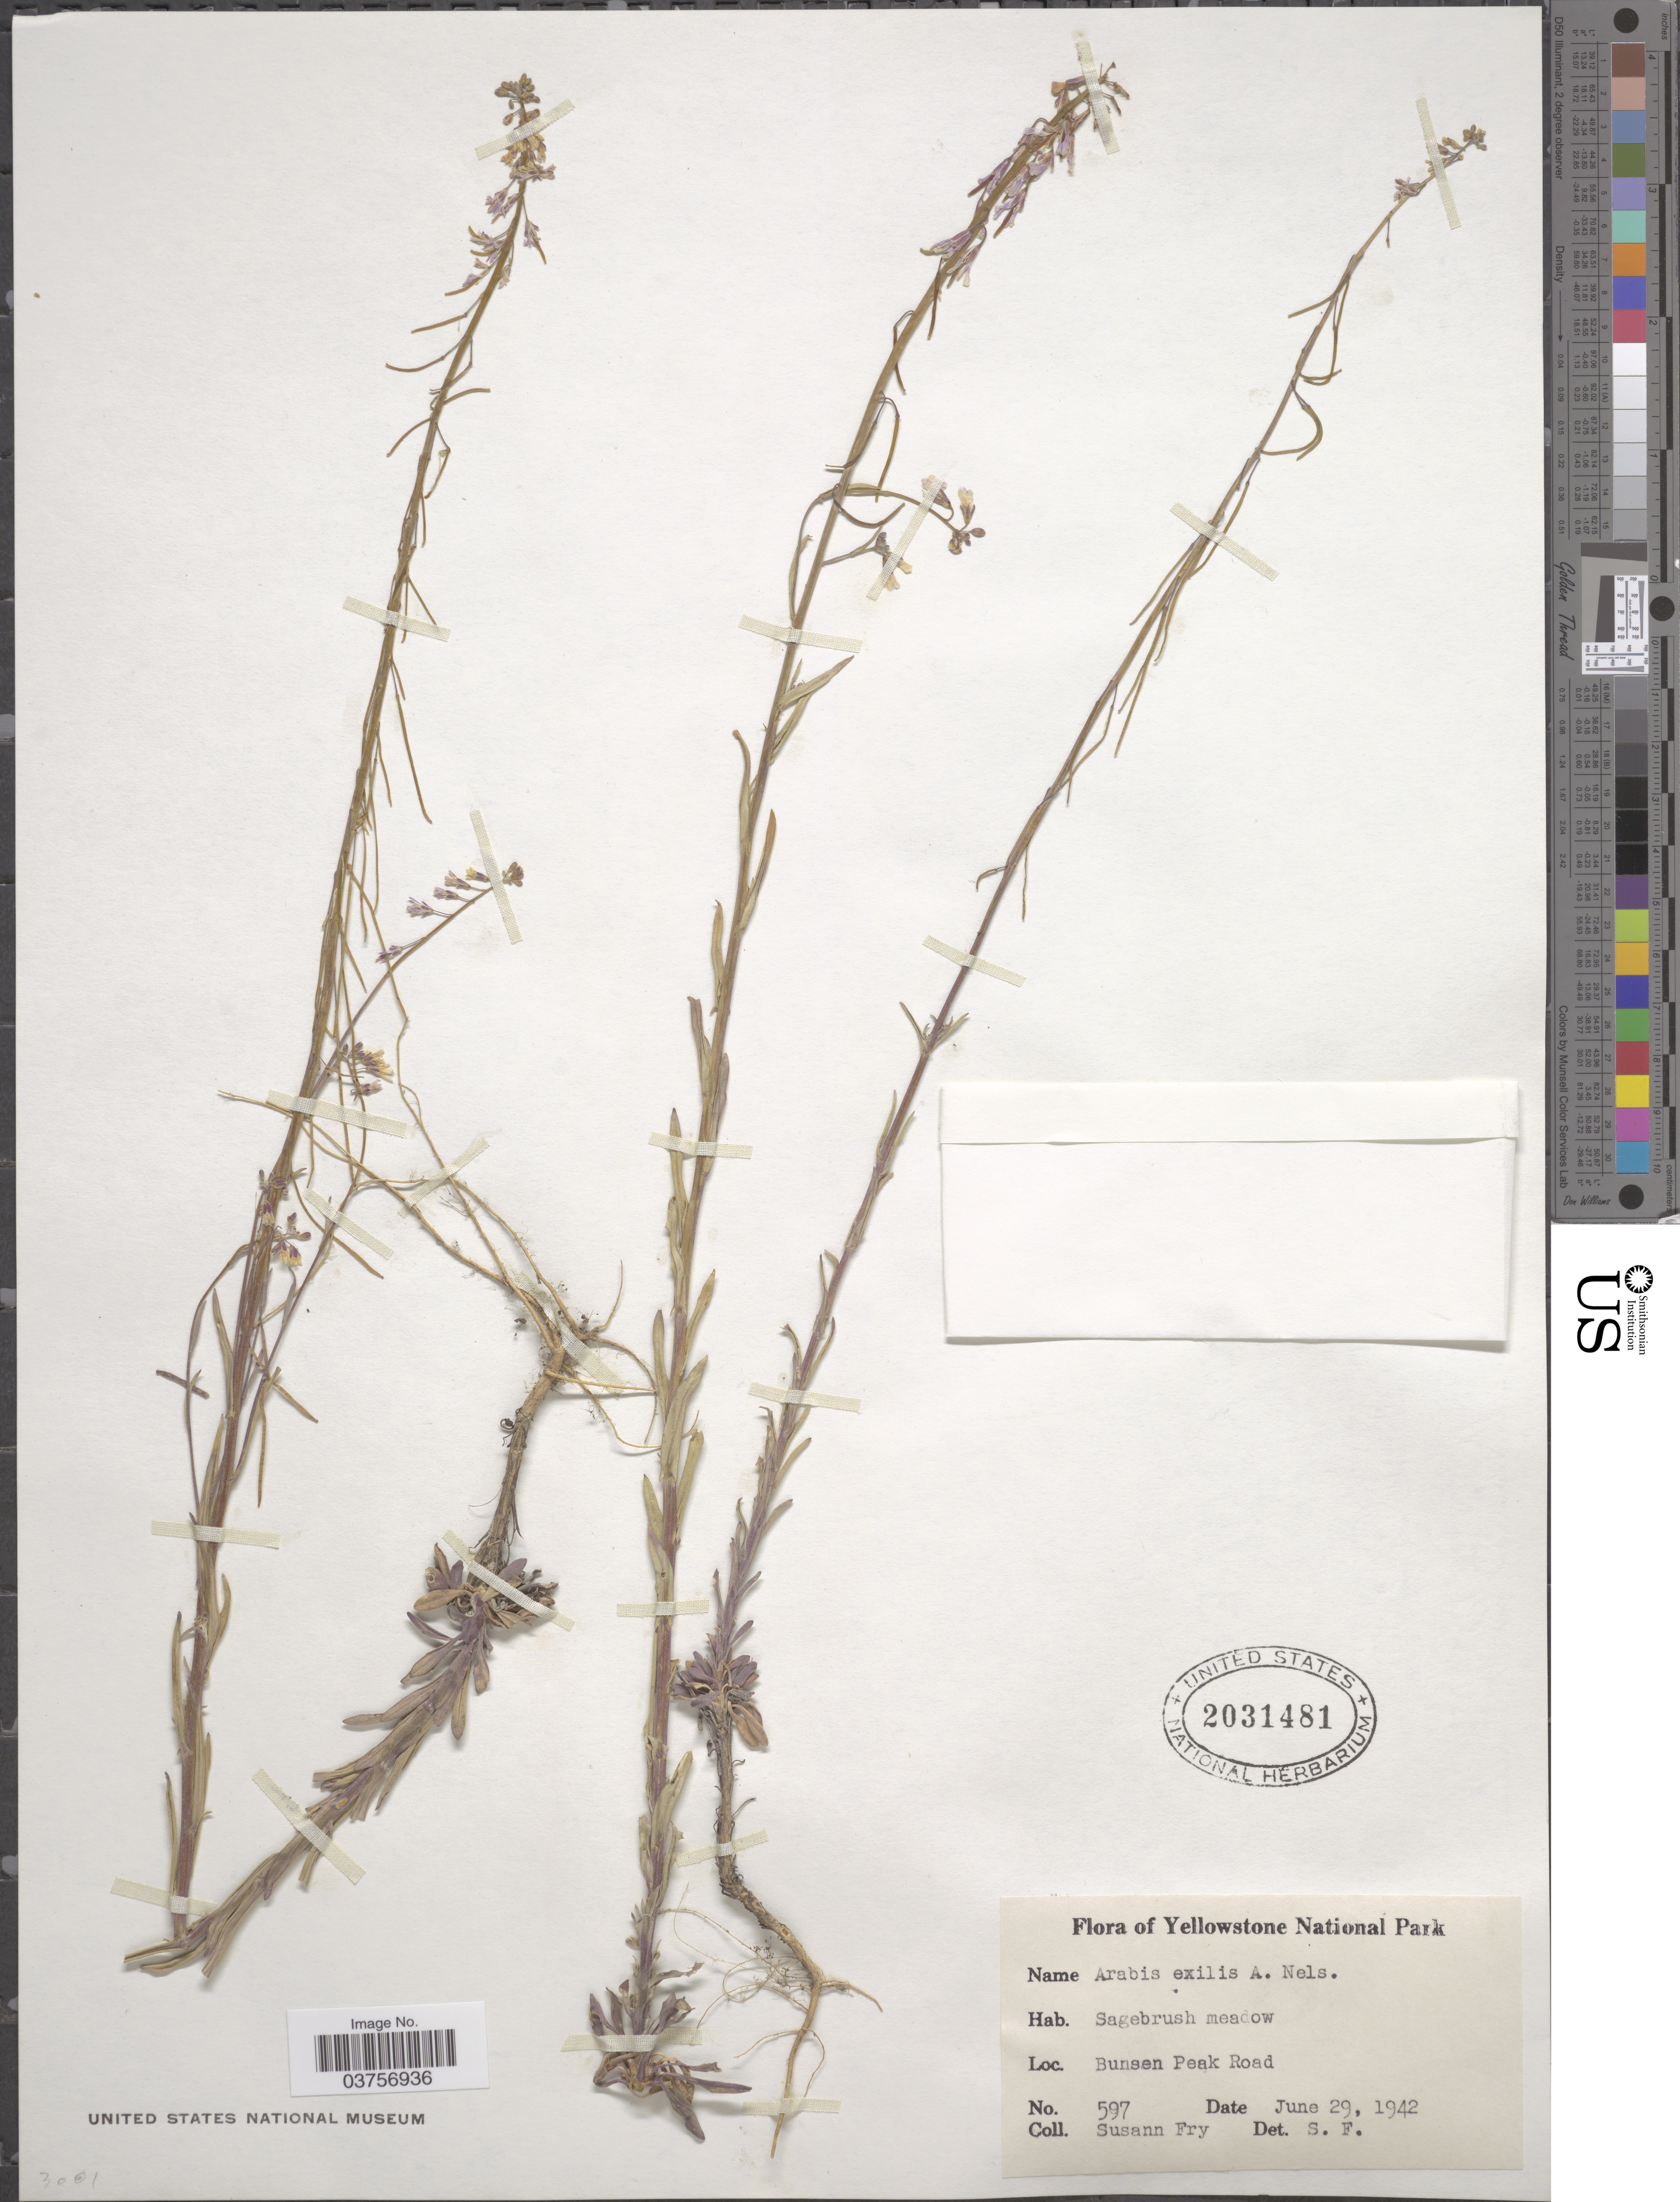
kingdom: Plantae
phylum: Tracheophyta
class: Magnoliopsida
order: Brassicales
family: Brassicaceae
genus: Arabis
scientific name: Arabis eschscholtziana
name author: Andrz.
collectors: S. Fry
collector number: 597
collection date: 1942-06-29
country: United States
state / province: Wyoming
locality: Yellowstone National Park. Bunsen Peak Road.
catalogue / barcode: US 2031481